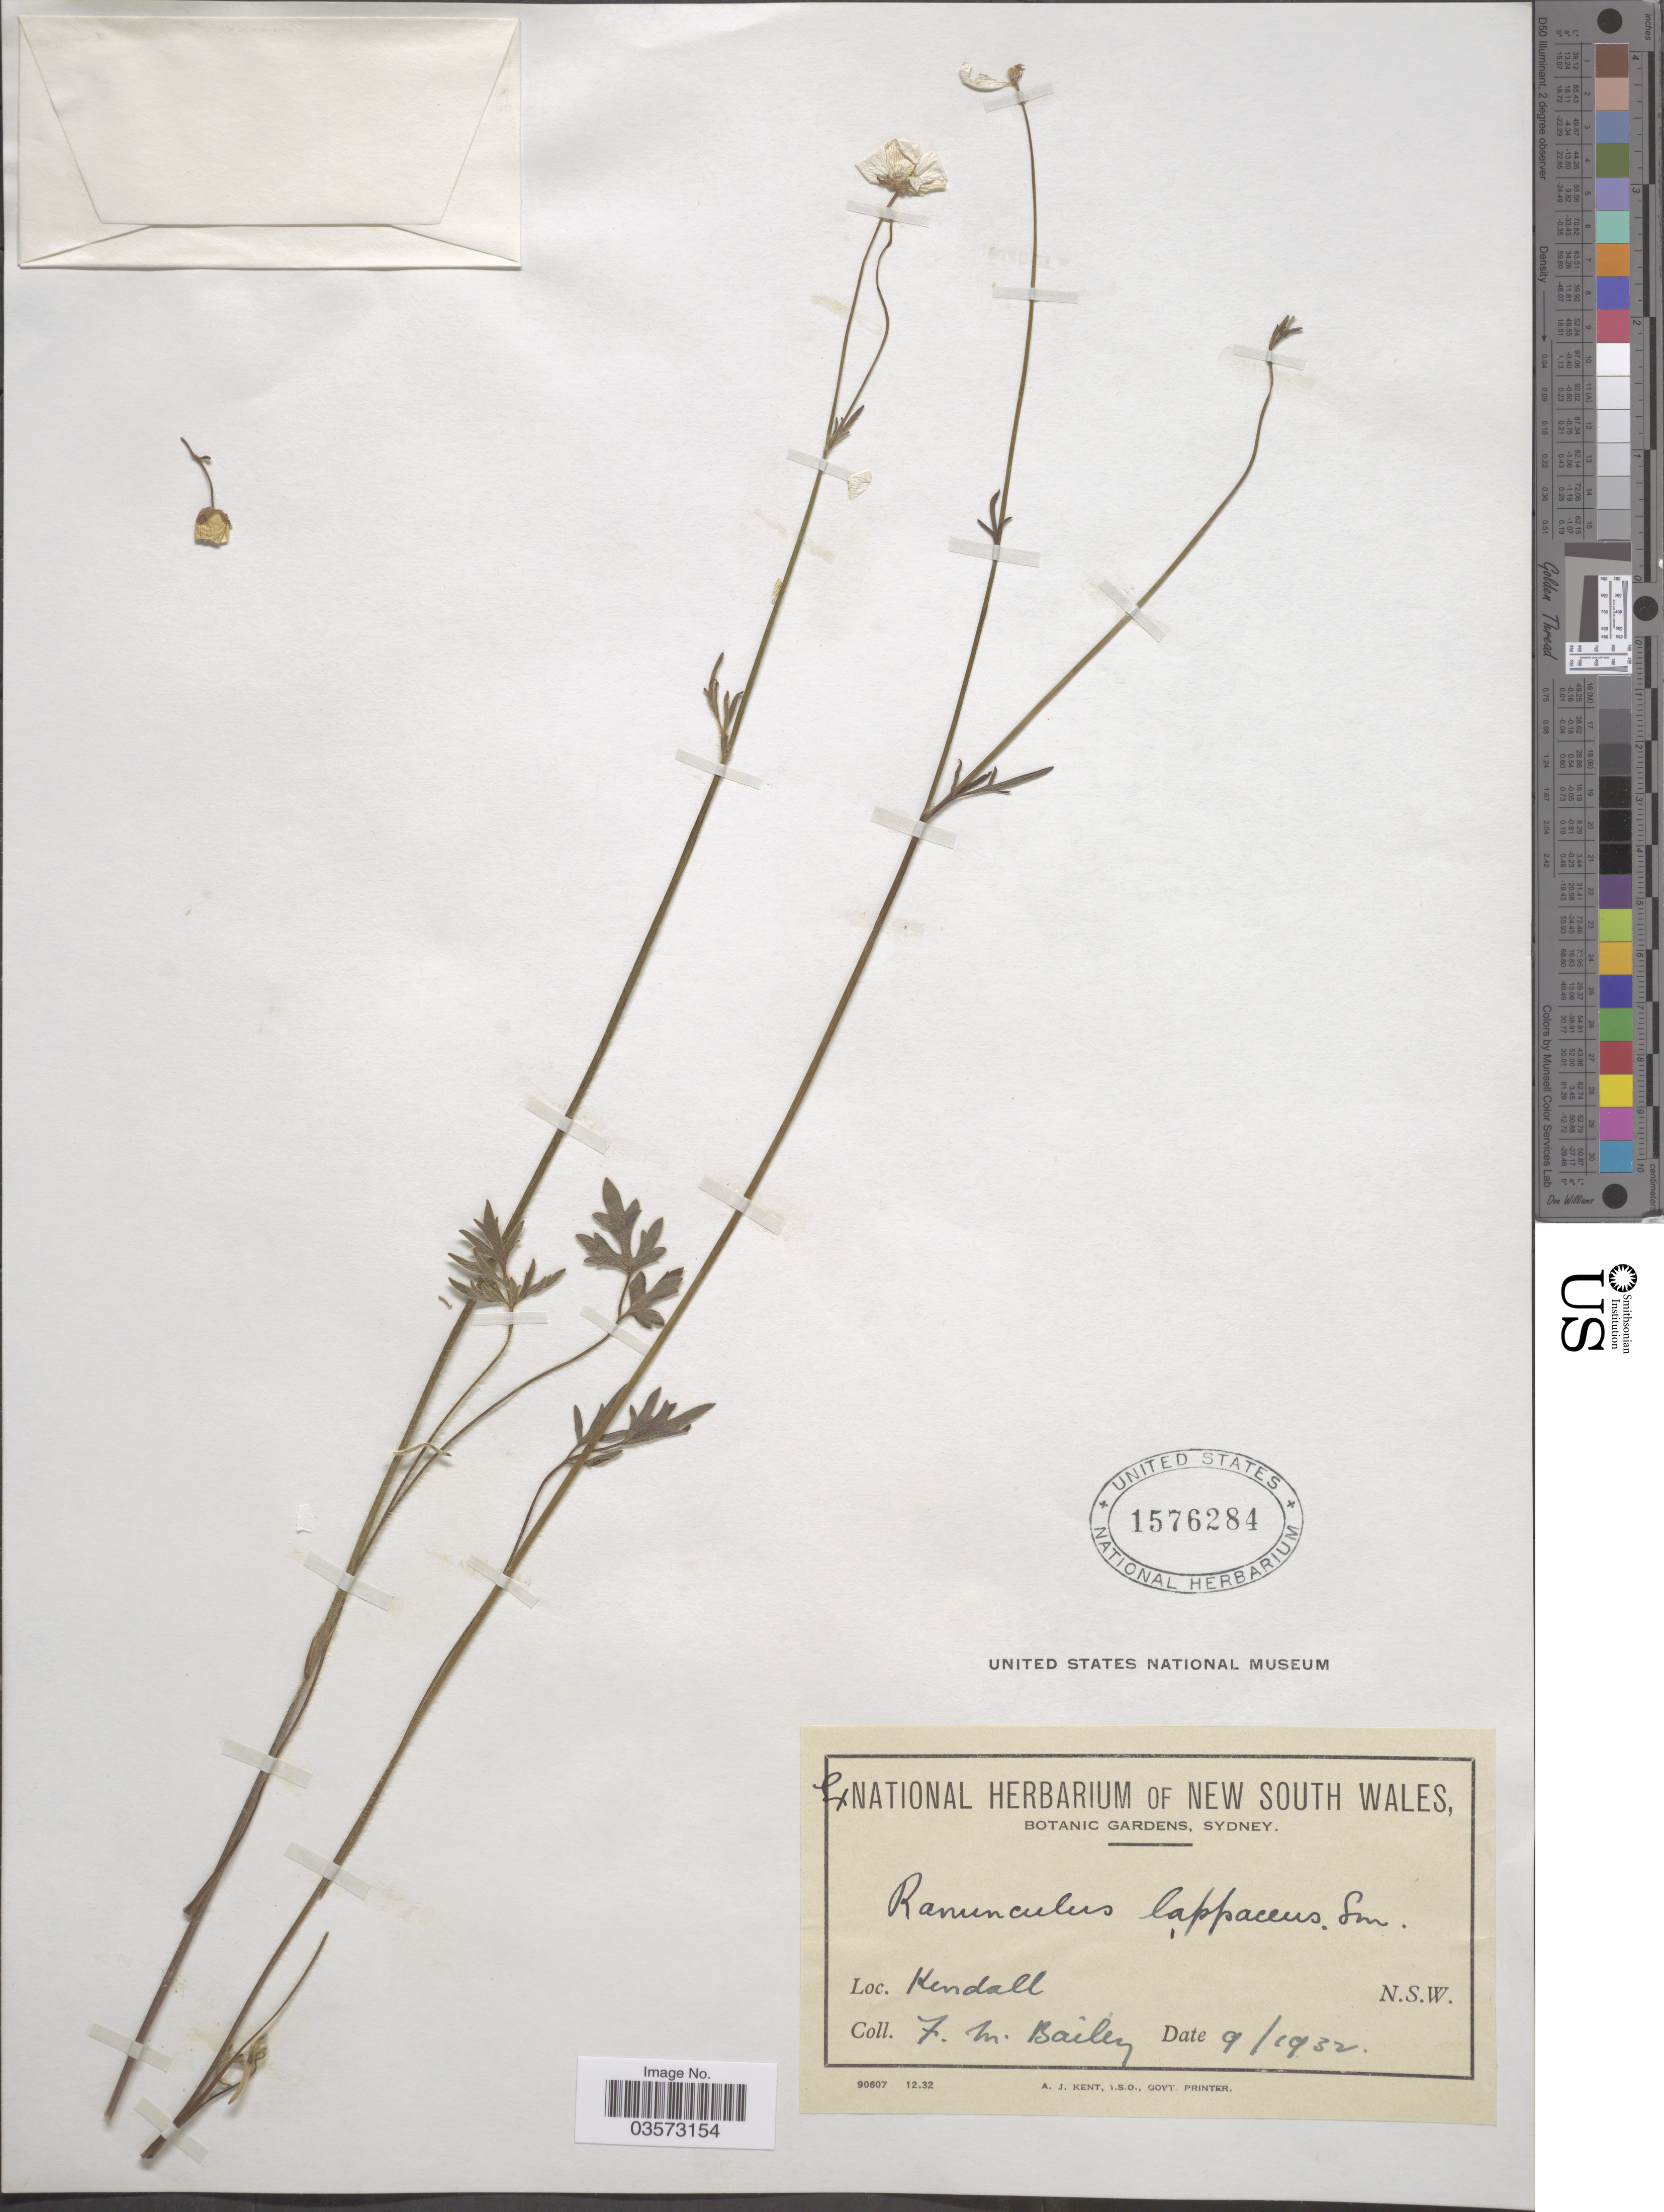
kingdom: Plantae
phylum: Tracheophyta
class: Magnoliopsida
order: Ranunculales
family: Ranunculaceae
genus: Ranunculus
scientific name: Ranunculus lappaceus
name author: Sm.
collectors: F. M. Bailey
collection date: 1932-09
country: Australia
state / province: New South Wales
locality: Kendall.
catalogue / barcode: US 1576284